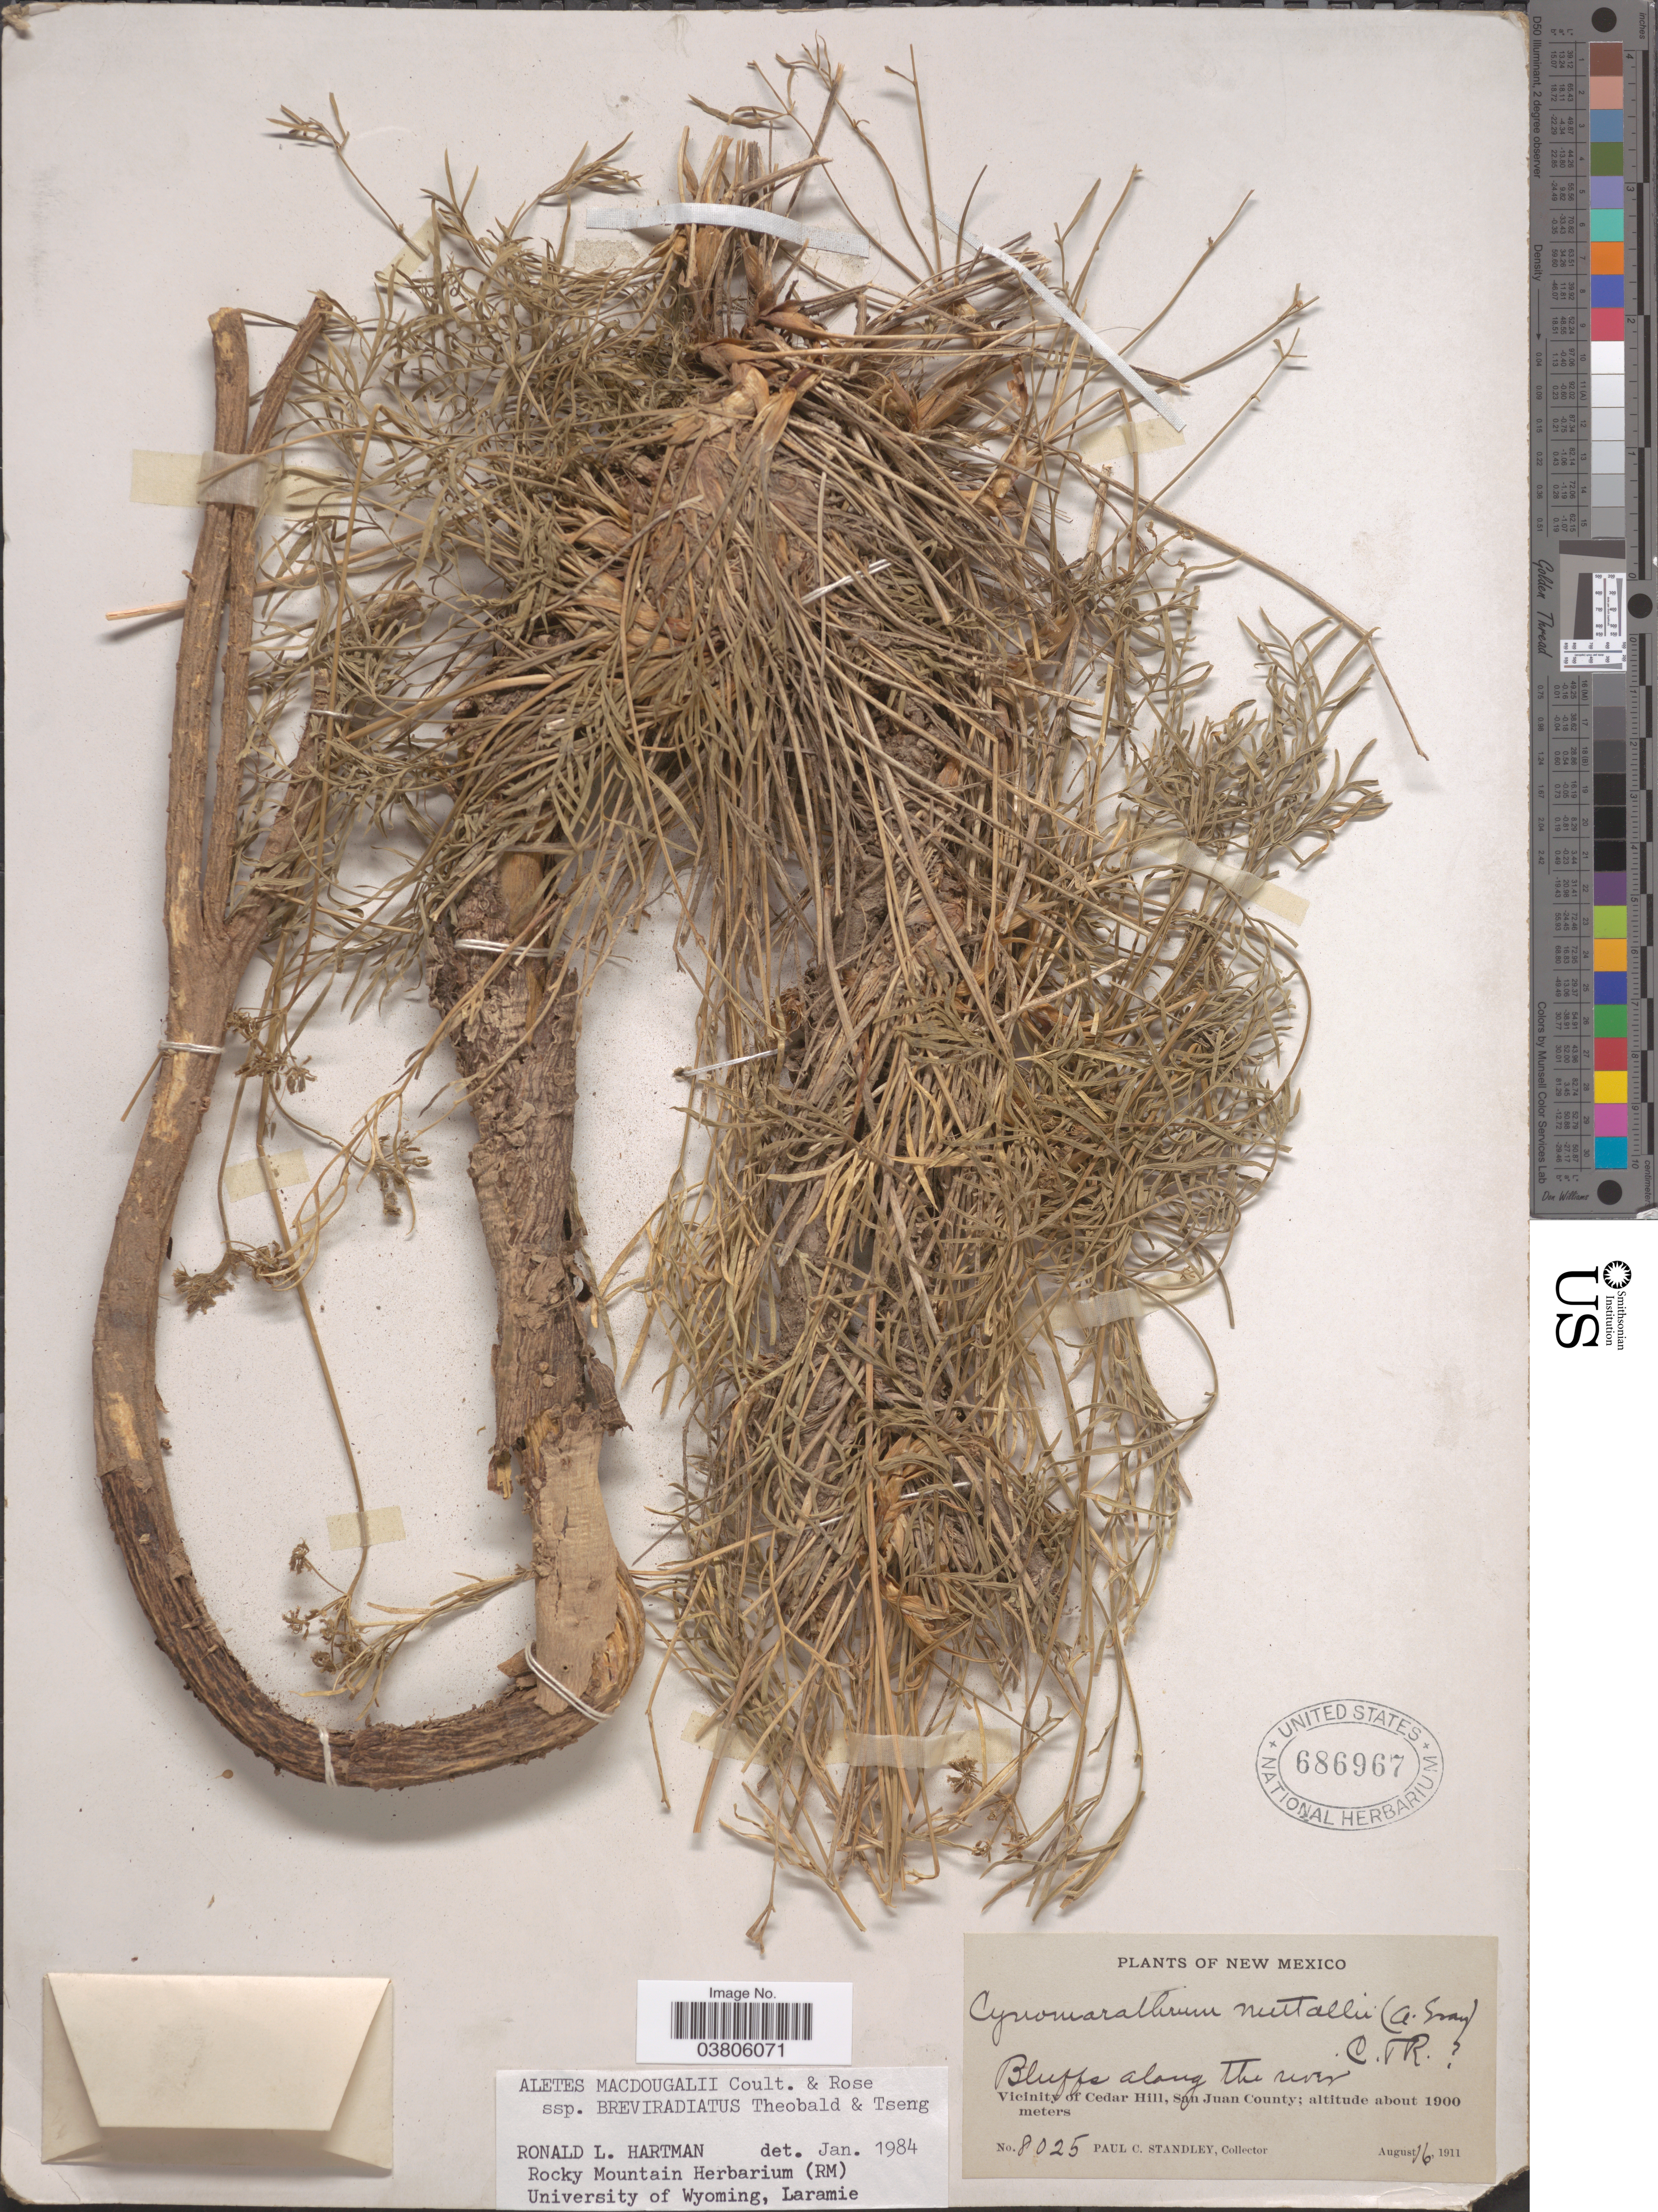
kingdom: Plantae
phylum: Tracheophyta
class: Magnoliopsida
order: Apiales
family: Apiaceae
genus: Aletes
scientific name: Aletes macdougalii subsp. breviradiatus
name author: W.L. Theob. & C.C. Tseng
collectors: P. C. Standley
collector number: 8025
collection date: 1911-08-16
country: United States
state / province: New Mexico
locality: Bluffs along the river. Vicinity of Cedar Hill, San Juan County.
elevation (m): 1900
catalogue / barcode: US 686967